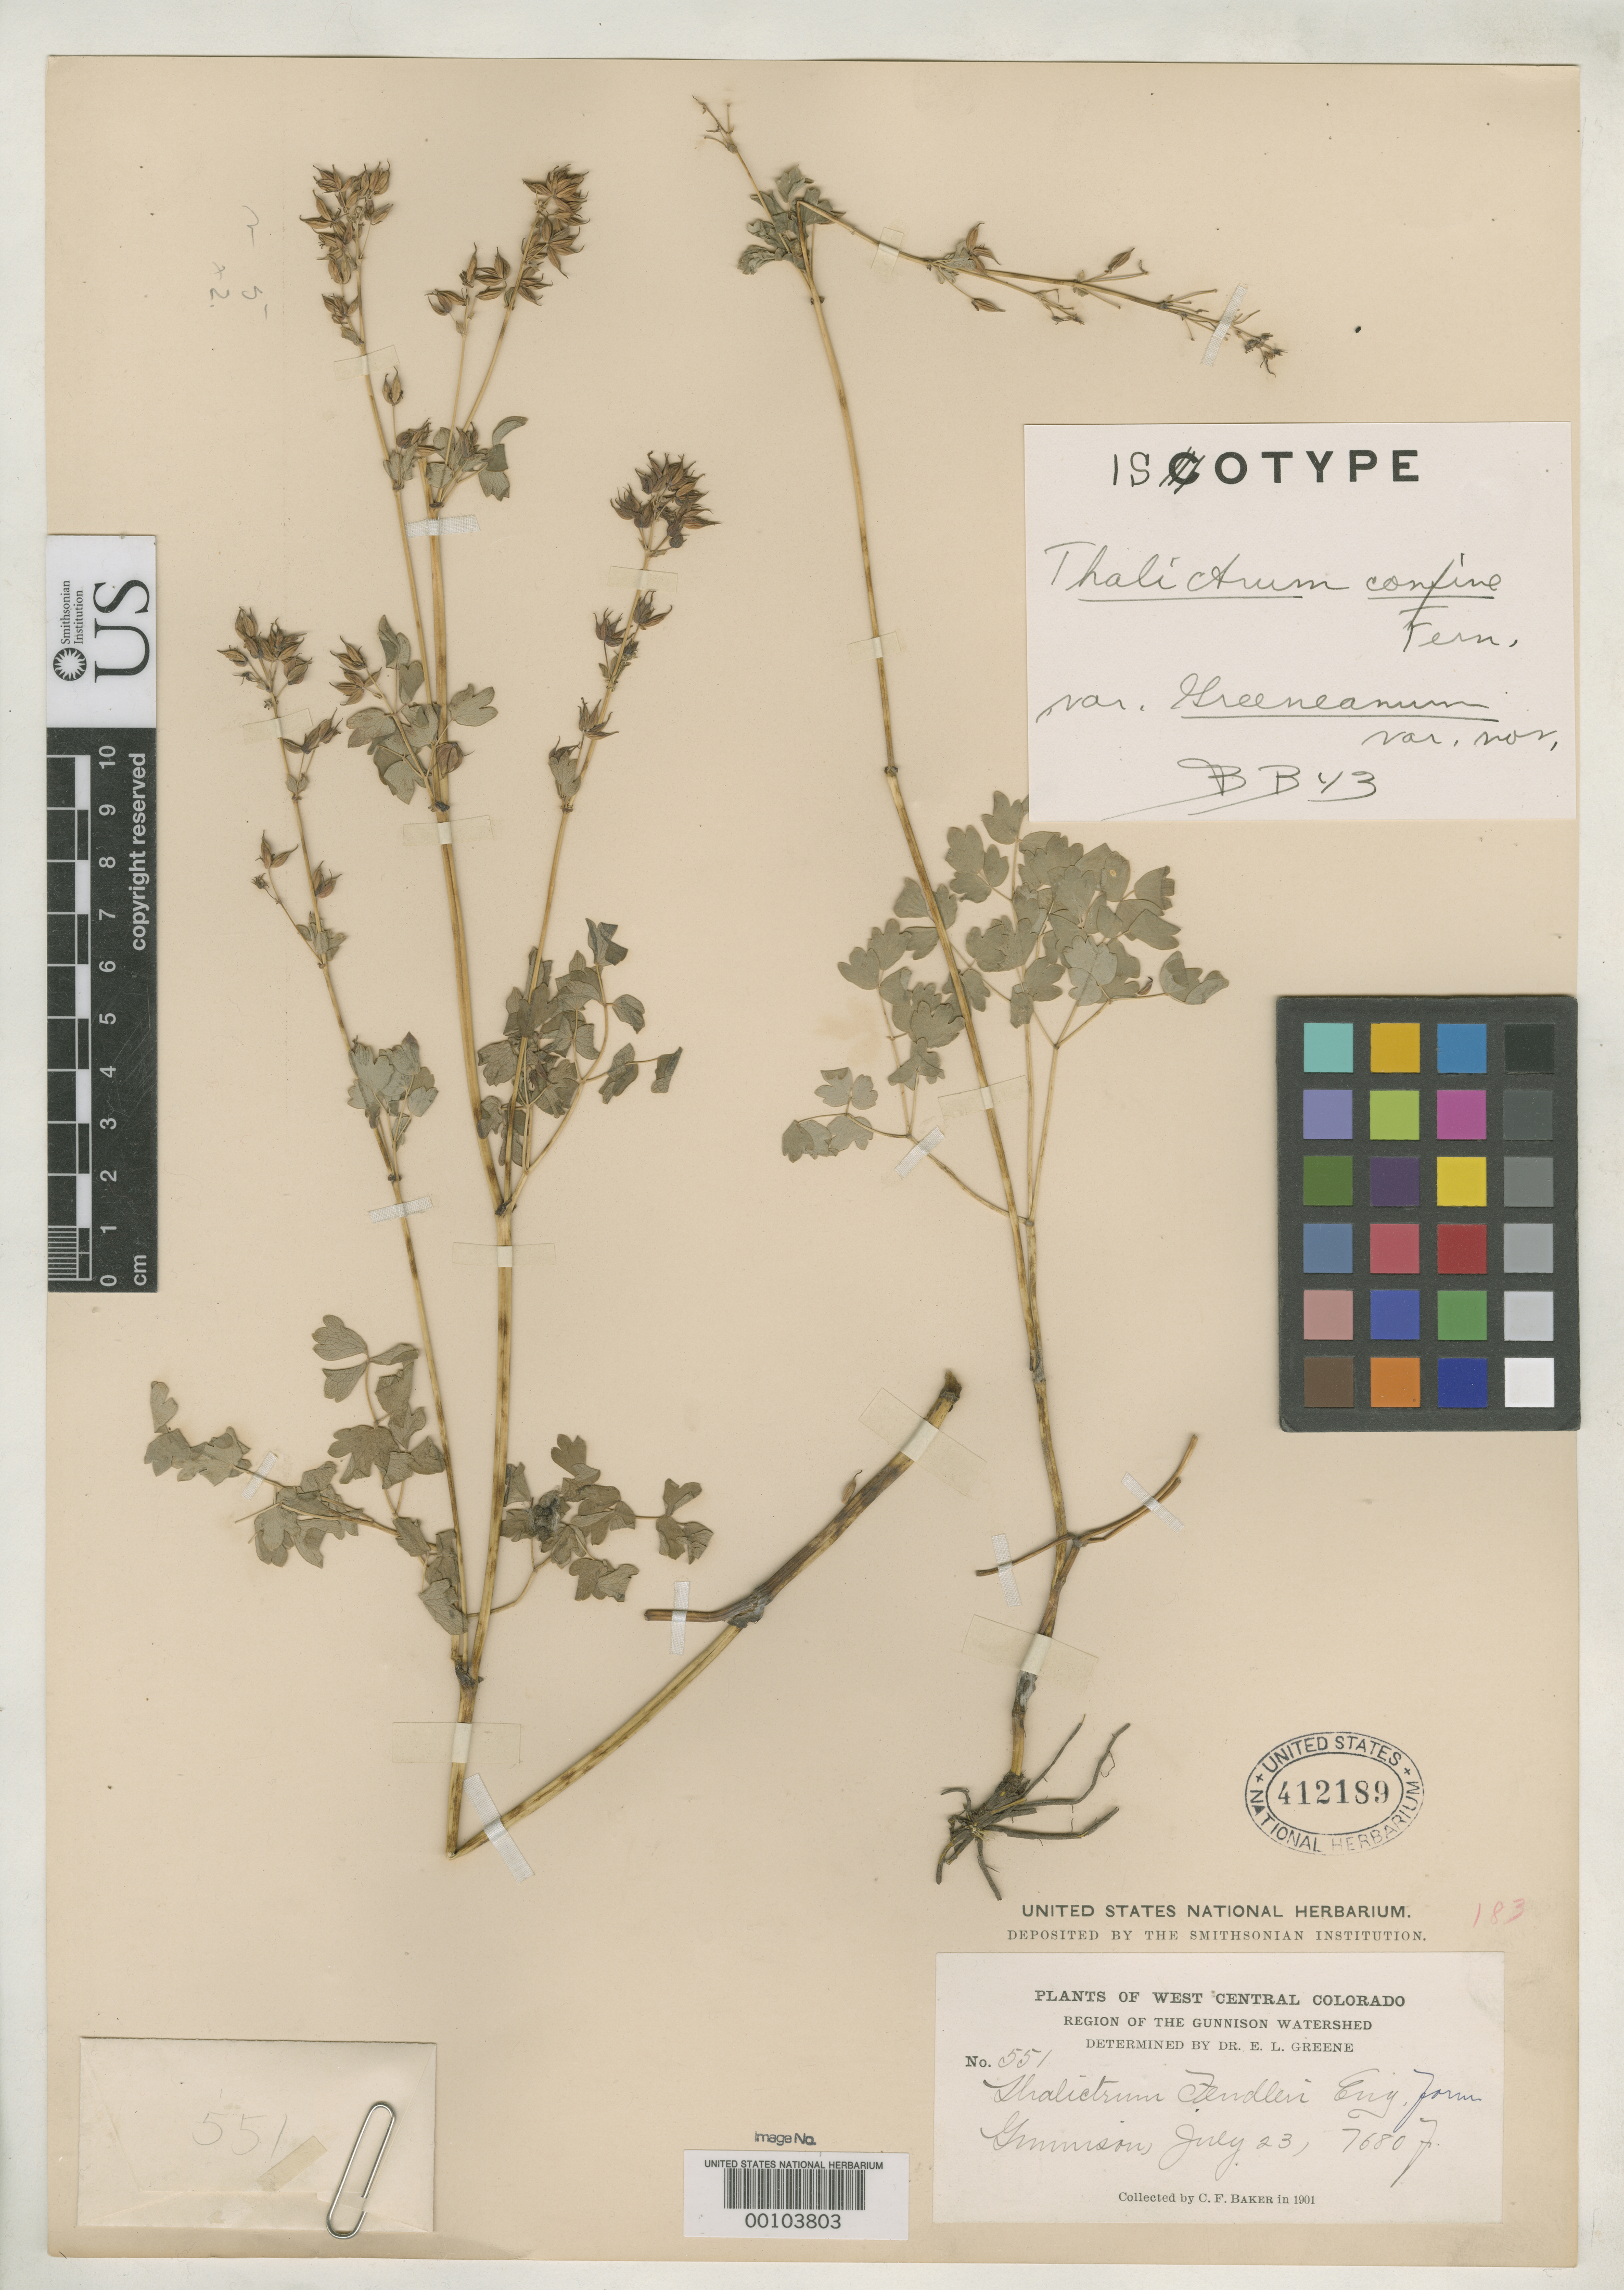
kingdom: Plantae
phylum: Tracheophyta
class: Magnoliopsida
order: Ranunculales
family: Ranunculaceae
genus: Thalictrum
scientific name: Thalictrum confine var. greeneanum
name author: B. Boivin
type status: Isotype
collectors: C. F. Baker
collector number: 551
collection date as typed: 23 Jul 1901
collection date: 1901-07-23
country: United States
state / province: Colorado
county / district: Gunnison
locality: Gunnison.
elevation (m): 2341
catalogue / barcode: US 412189